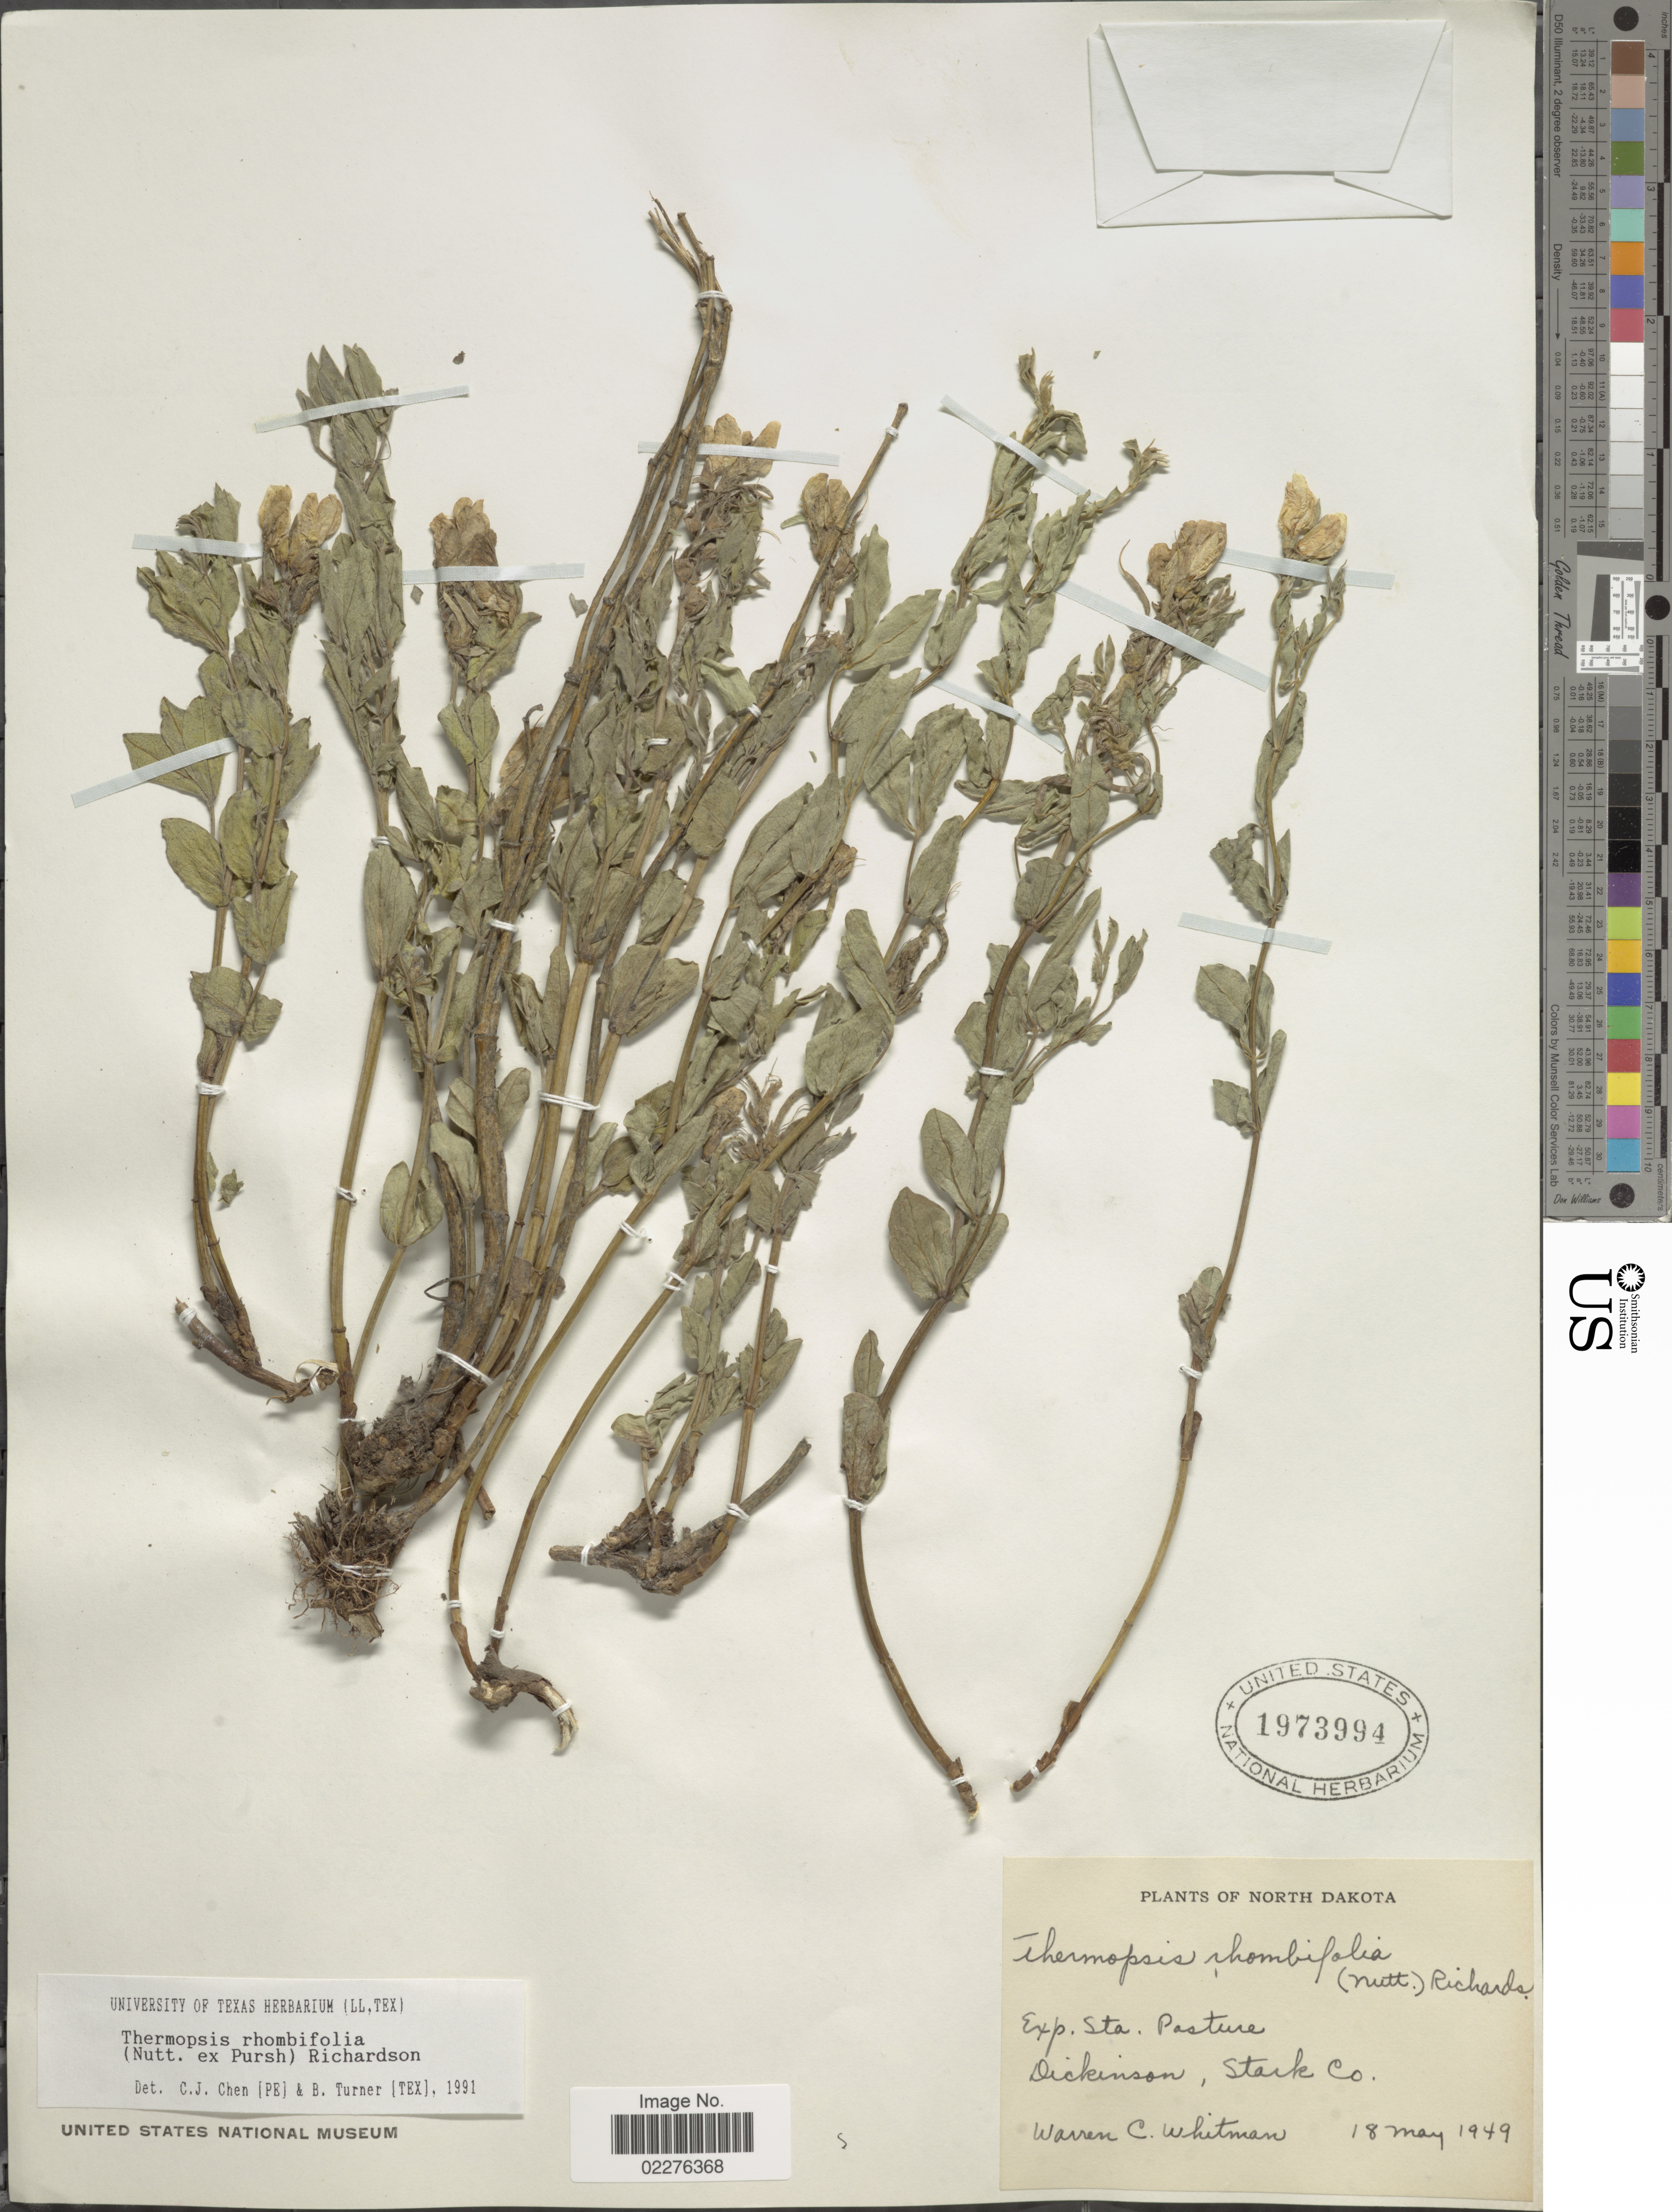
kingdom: Plantae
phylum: Tracheophyta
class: Magnoliopsida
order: Fabales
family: Fabaceae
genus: Thermopsis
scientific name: Thermopsis rhombifolia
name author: Richardson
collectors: W. Whitman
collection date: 1949-05-18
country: United States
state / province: North Dakota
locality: Exp. Sta Pasture, Dickinson, Stark Co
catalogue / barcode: US 1973994